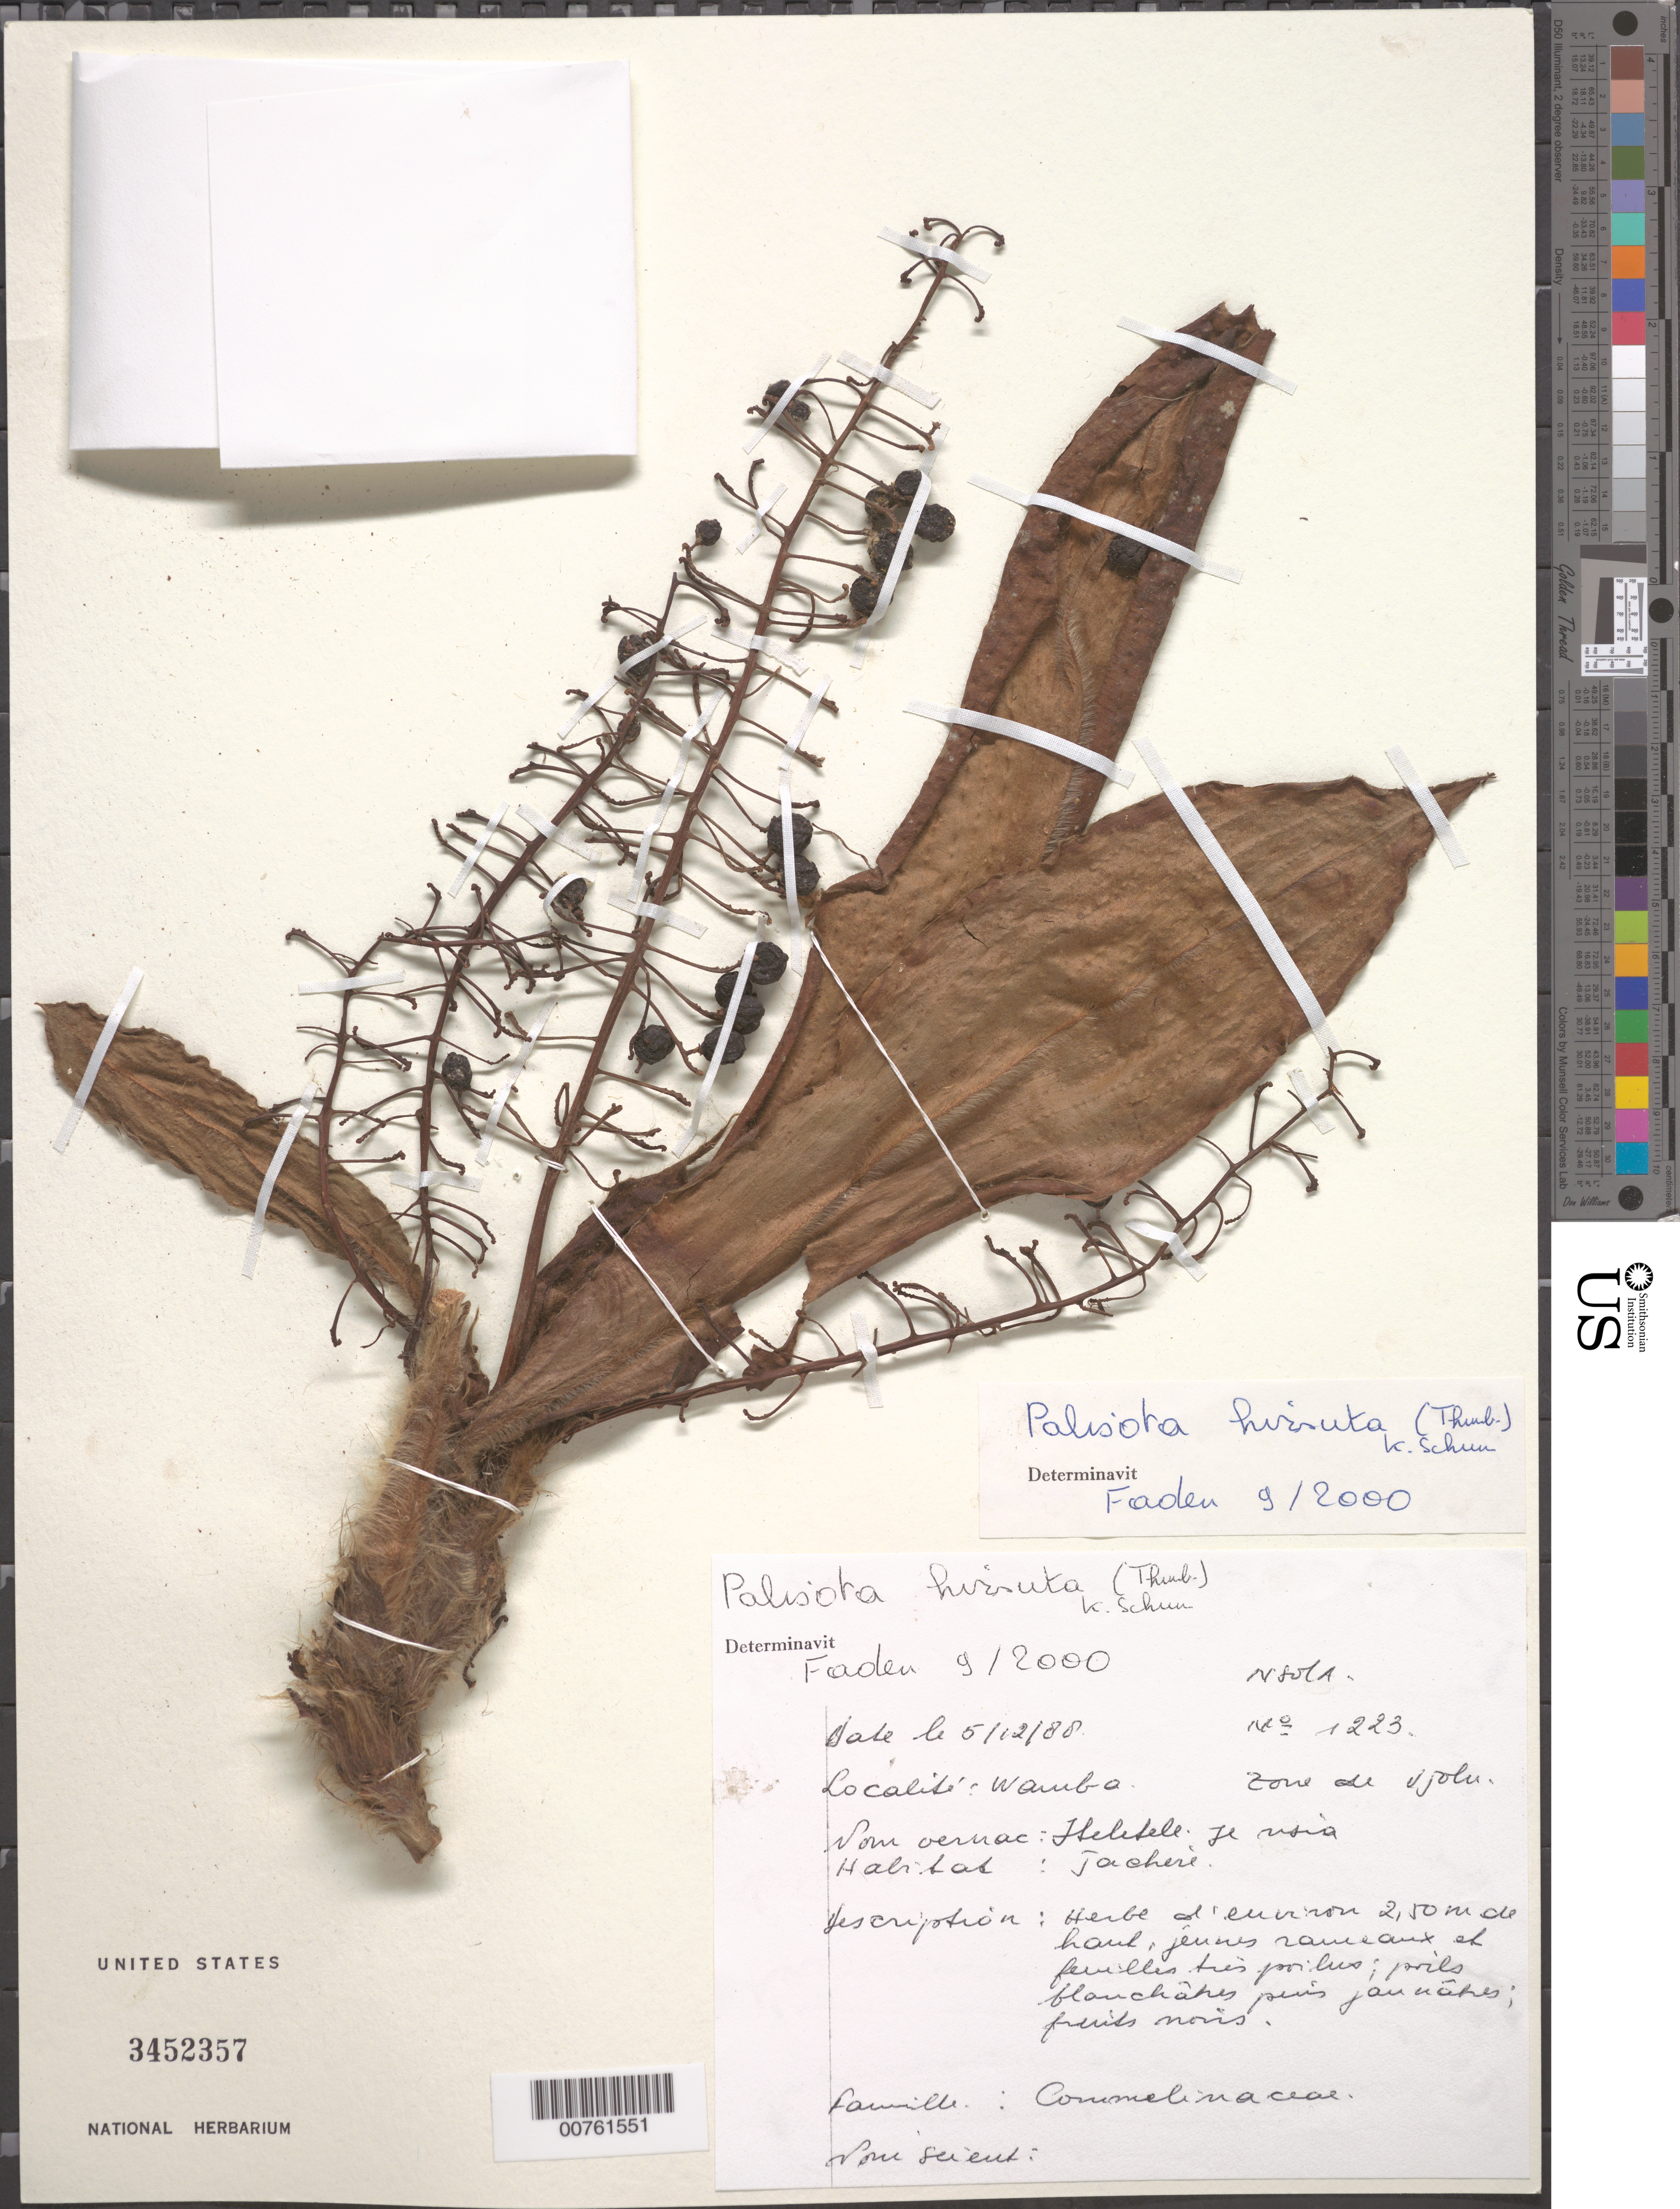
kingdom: Plantae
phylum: Tracheophyta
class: Liliopsida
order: Commelinales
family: Commelinaceae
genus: Palisota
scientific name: Palisota hirsuta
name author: (Thunb.) K. Schum.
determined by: Faden, Robert B., (US), Smithsonian Institution - National Museum of Natural History (UNITED STATES)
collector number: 1223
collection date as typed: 05 Dec 1988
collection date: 1988-12-05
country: Congo, Democratic Republic of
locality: Wamba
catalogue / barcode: US 3452357